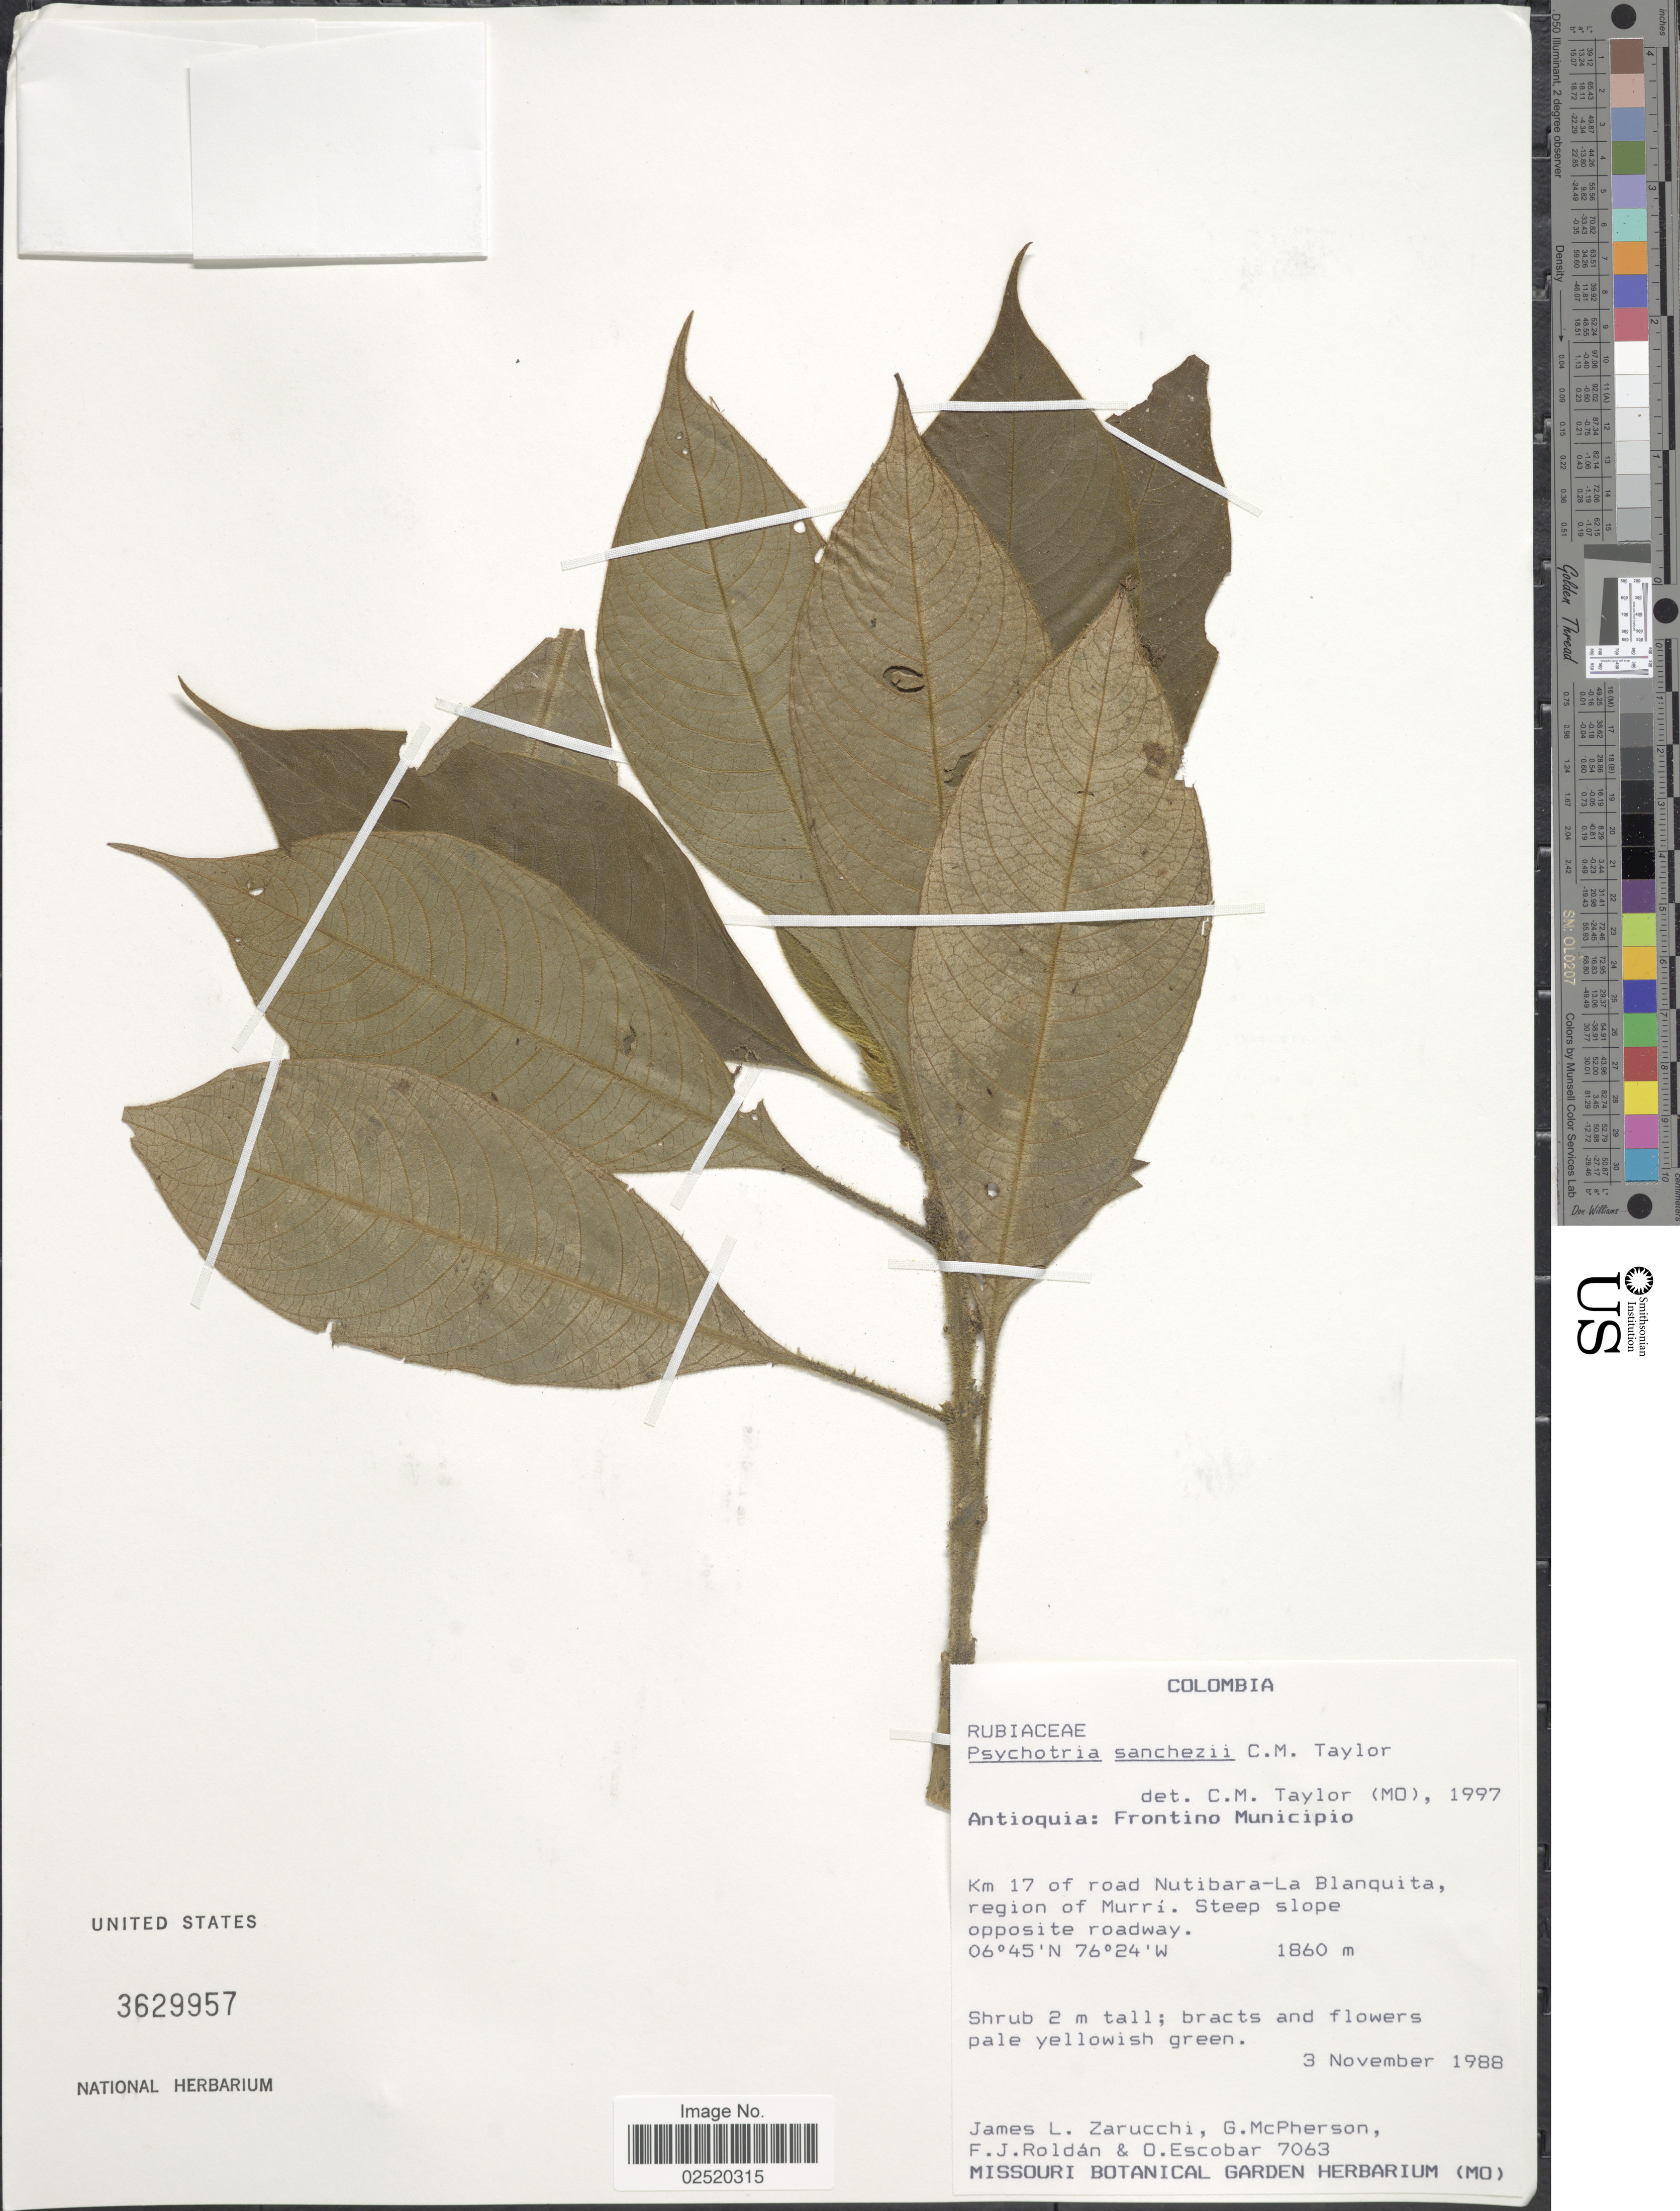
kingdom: Plantae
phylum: Tracheophyta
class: Magnoliopsida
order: Gentianales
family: Rubiaceae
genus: Psychotria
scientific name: Psychotria sanchezii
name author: C.M. Taylor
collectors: J. L. Zarucchi, G. McPherson, F. J. Roldán & O. Escobar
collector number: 7063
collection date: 1988-11-03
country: Colombia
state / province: Antioquia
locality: Frontino Municipio, Km 17 of road Nutibara-La Blanquita, region of Murri, Steep slope opposite roadway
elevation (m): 1860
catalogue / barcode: US 3629957